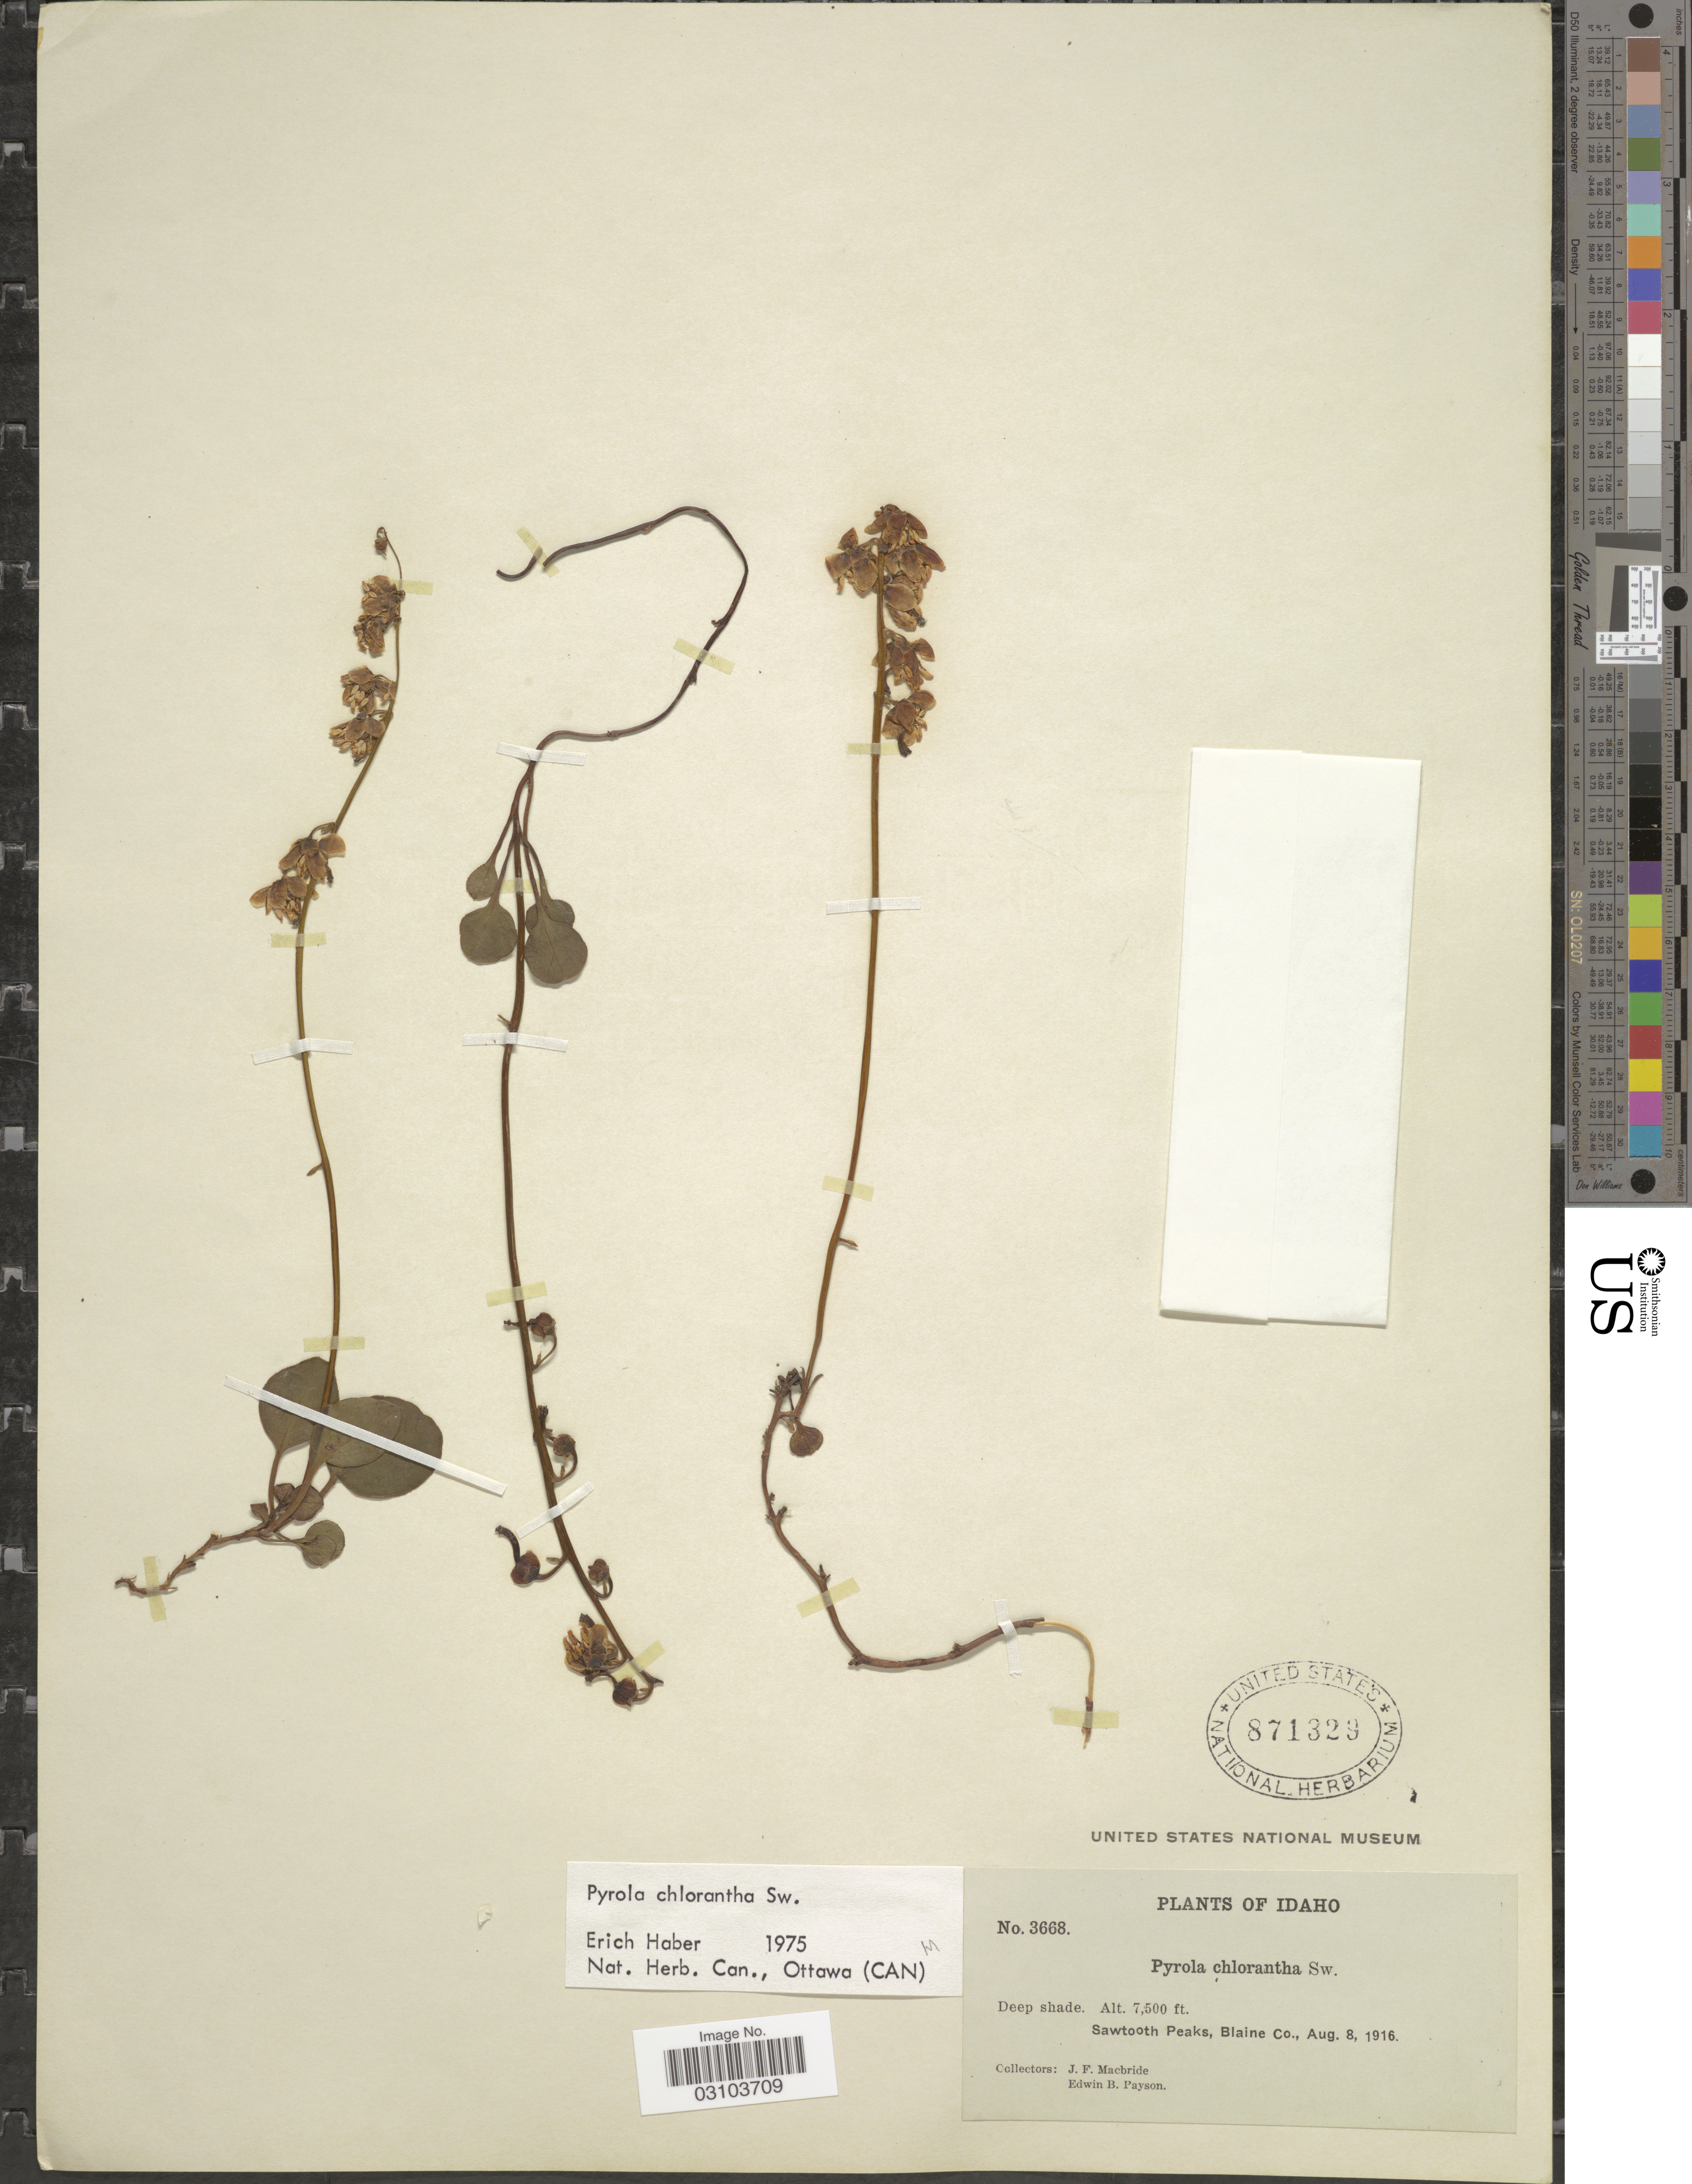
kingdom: Plantae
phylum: Tracheophyta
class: Magnoliopsida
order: Ericales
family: Ericaceae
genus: Pyrola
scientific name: Pyrola chlorantha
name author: Schweigg.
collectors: J. F. Macbride & E. B. Payson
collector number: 3668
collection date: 1916-08-08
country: United States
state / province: Idaho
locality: Sawtooth Peaks, Blaine Co.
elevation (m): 2286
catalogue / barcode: US 871329